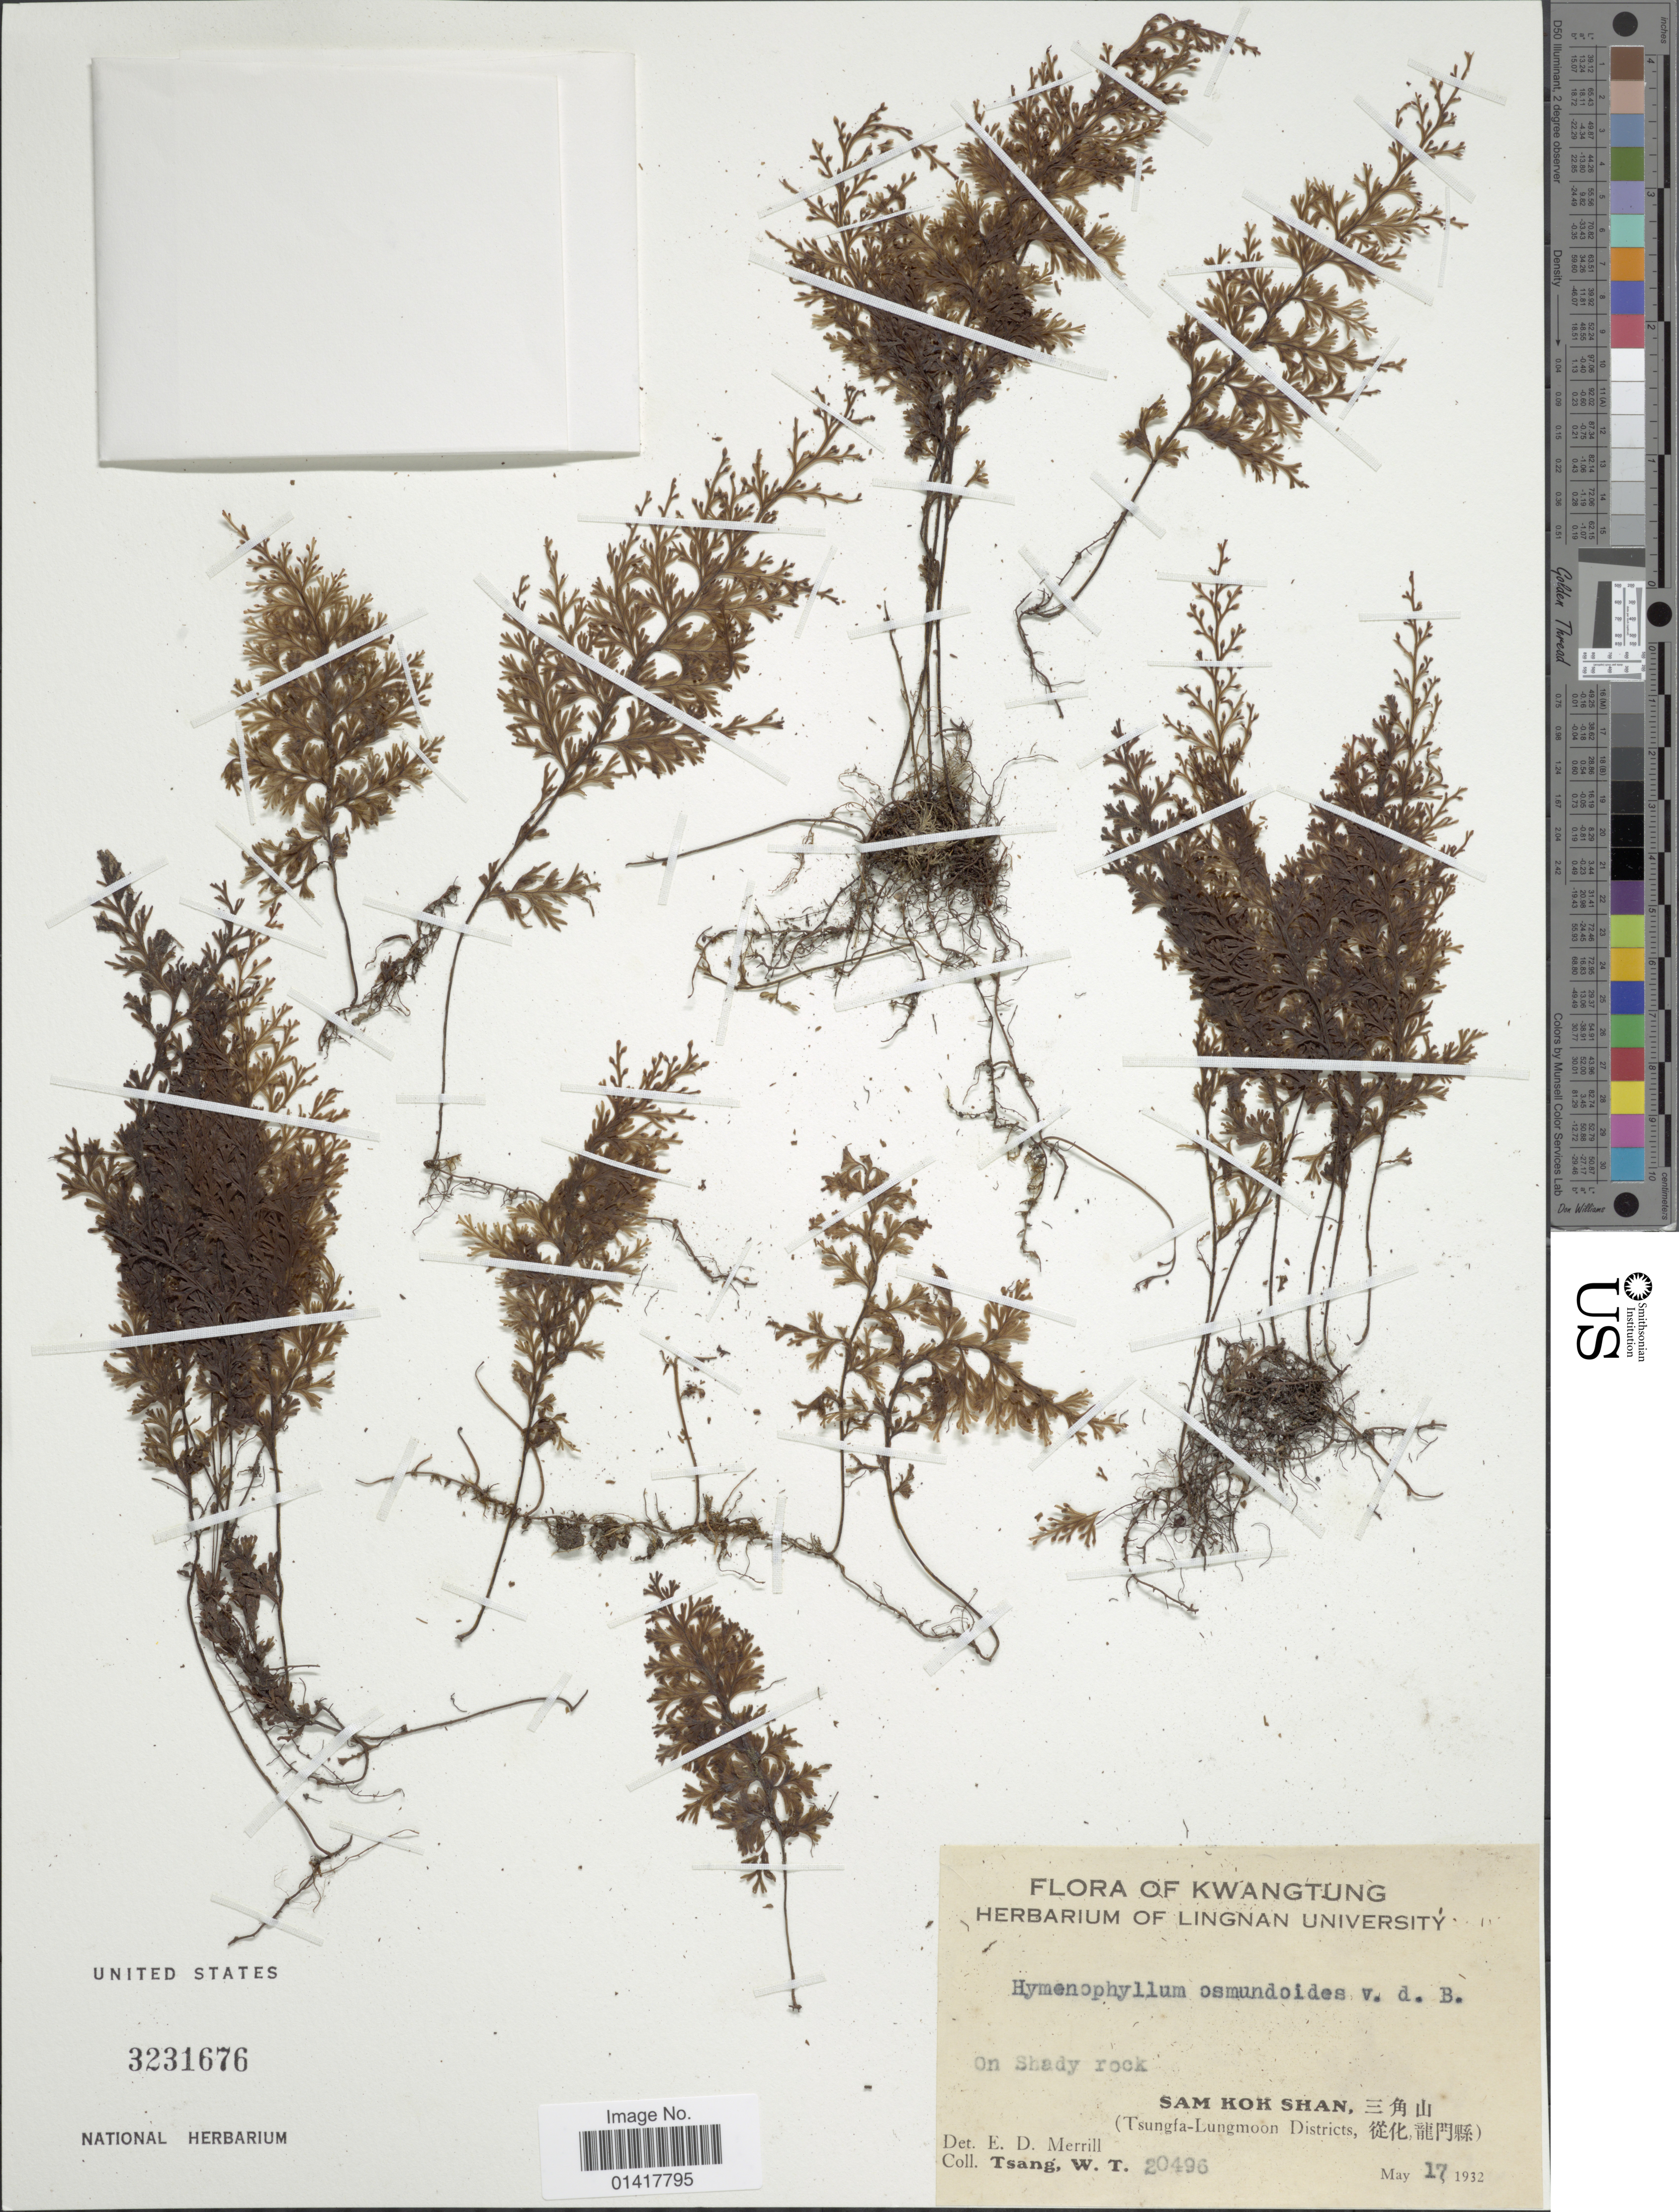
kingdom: Plantae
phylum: Tracheophyta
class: Polypodiopsida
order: Hymenophyllales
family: Hymenophyllaceae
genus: Hymenophyllum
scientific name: Hymenophyllum osmundoides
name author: Bosch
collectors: W. T. Tsang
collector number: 20496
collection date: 1932-05-17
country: China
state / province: Guangdong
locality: Sam Kok Shan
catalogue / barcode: US 3231676